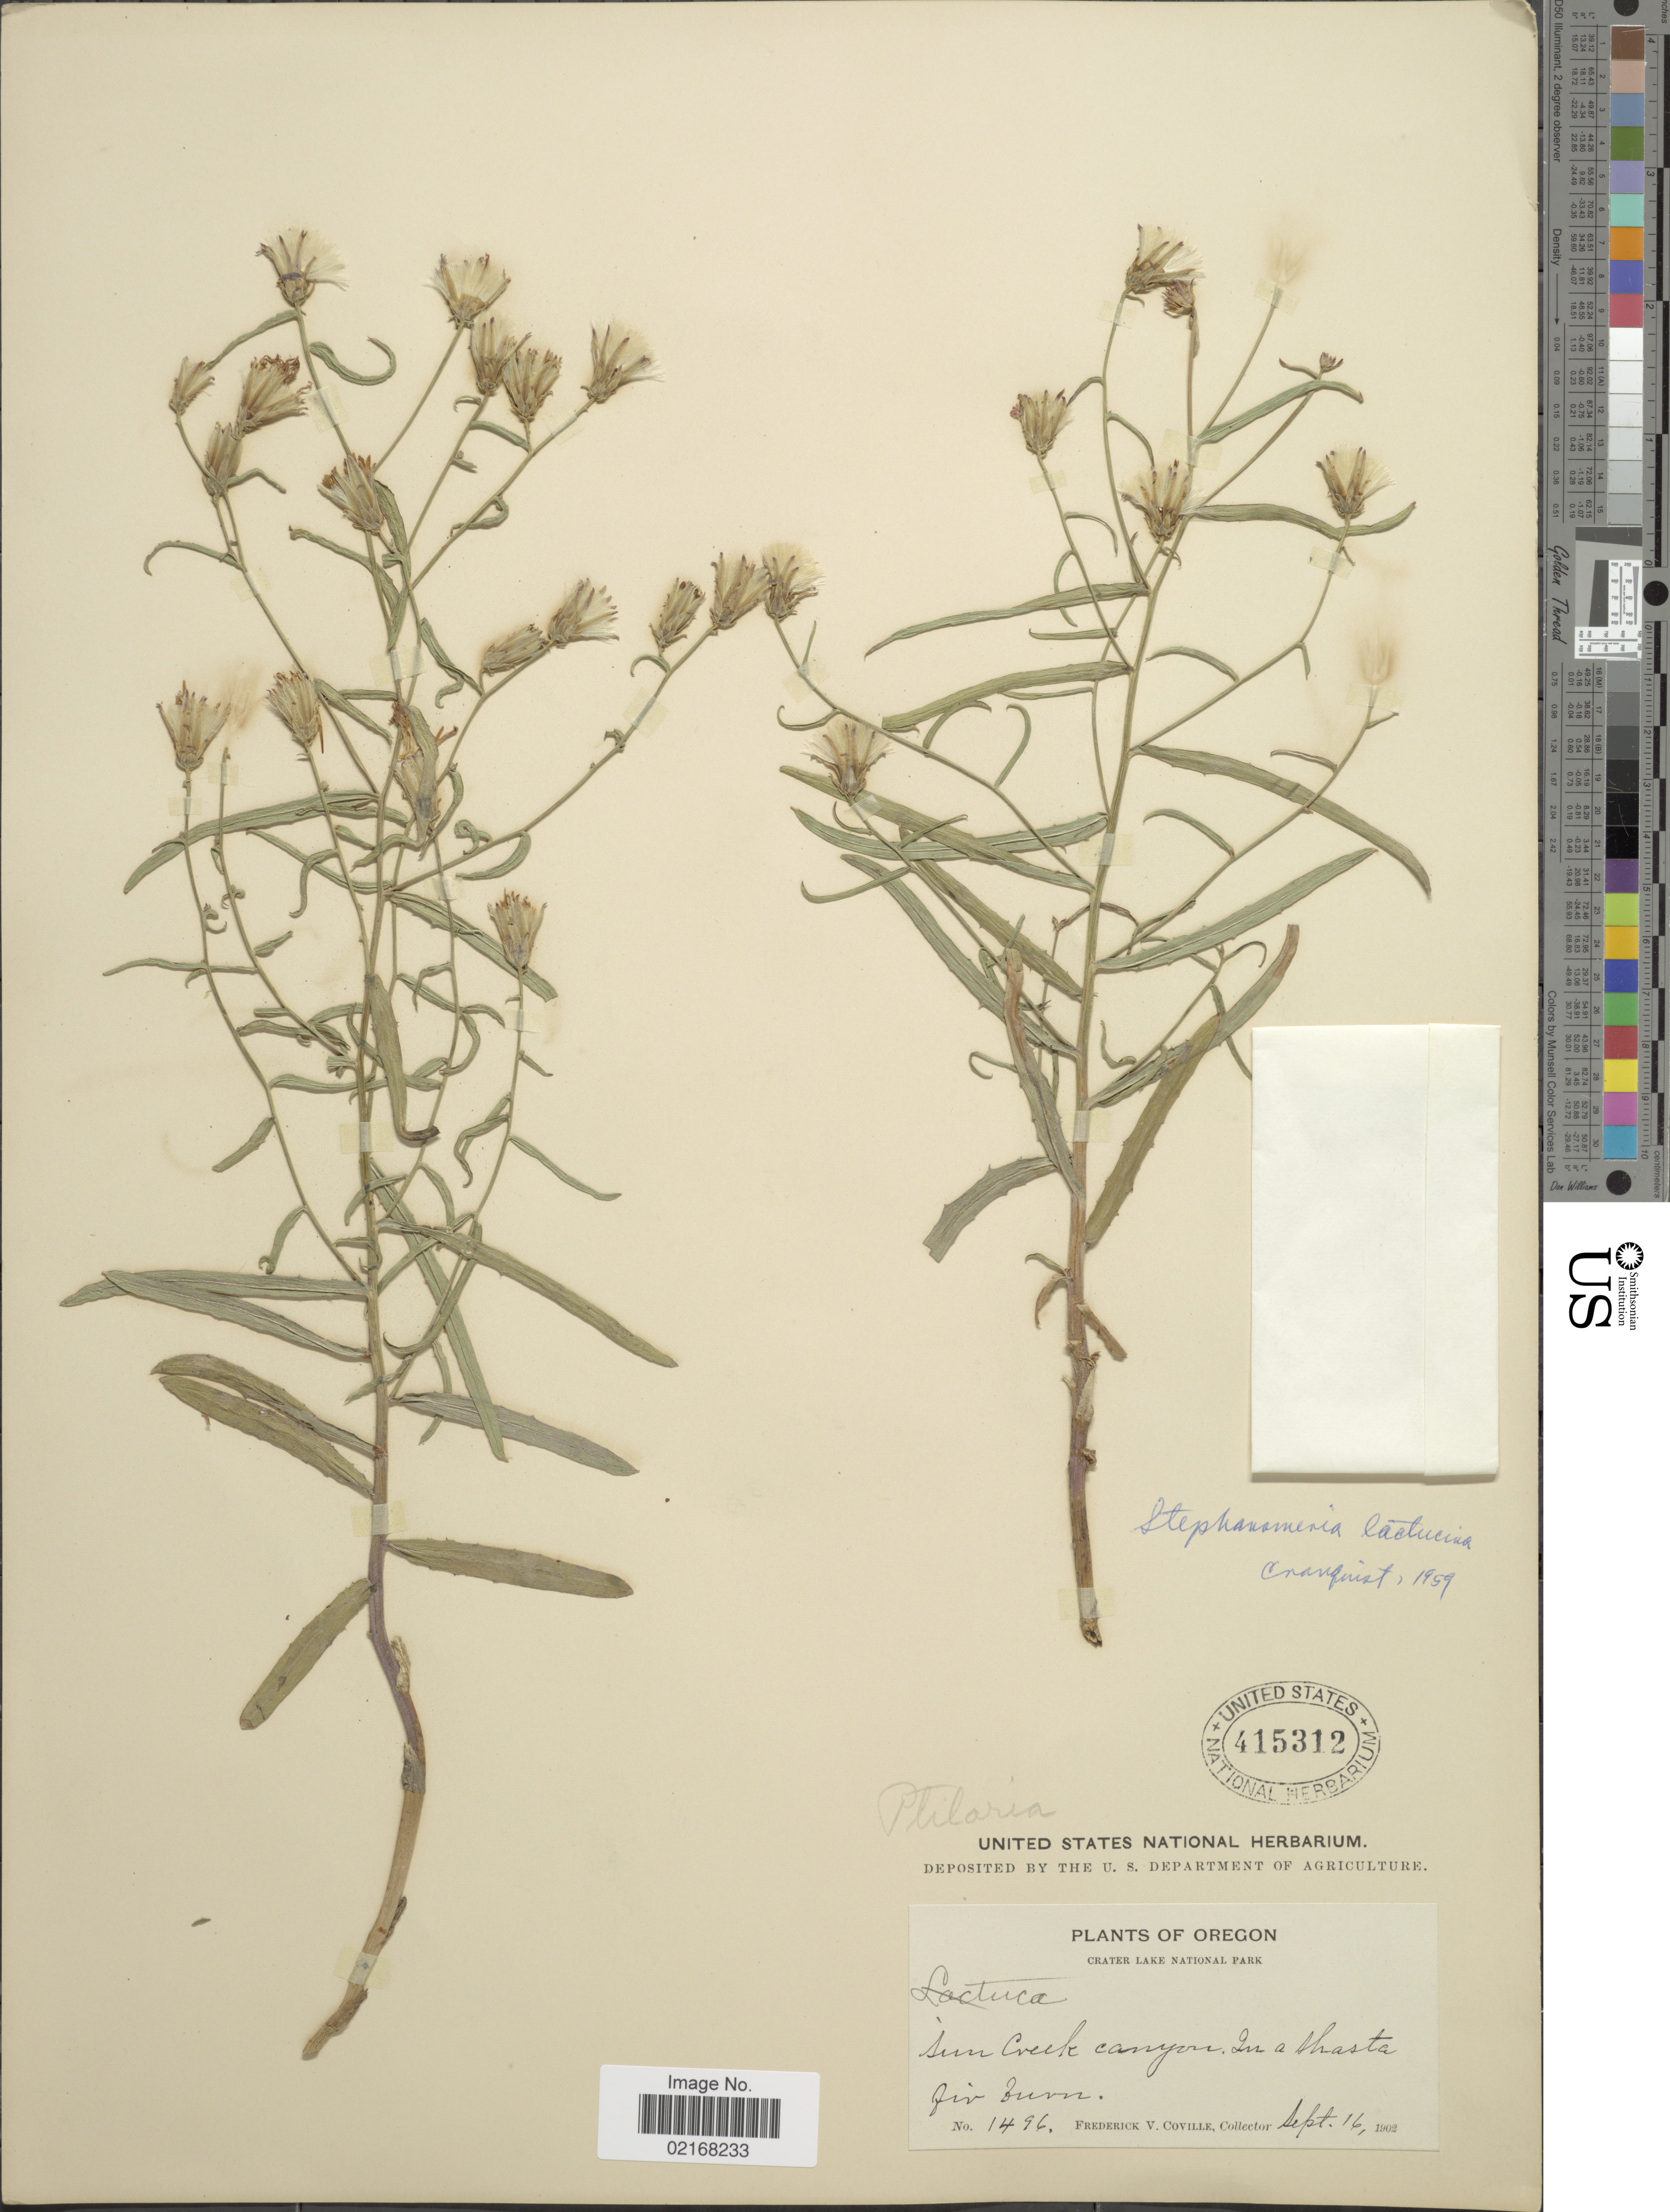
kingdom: Plantae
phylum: Tracheophyta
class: Magnoliopsida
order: Asterales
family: Asteraceae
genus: Stephanomeria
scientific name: Stephanomeria lactucina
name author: A. Gray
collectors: F. V. Coville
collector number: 1496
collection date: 1902-09-16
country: United States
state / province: Oregon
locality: Crater Lake National Park. Sun Creek canyon. In a shasta fiv brun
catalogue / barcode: US 415312